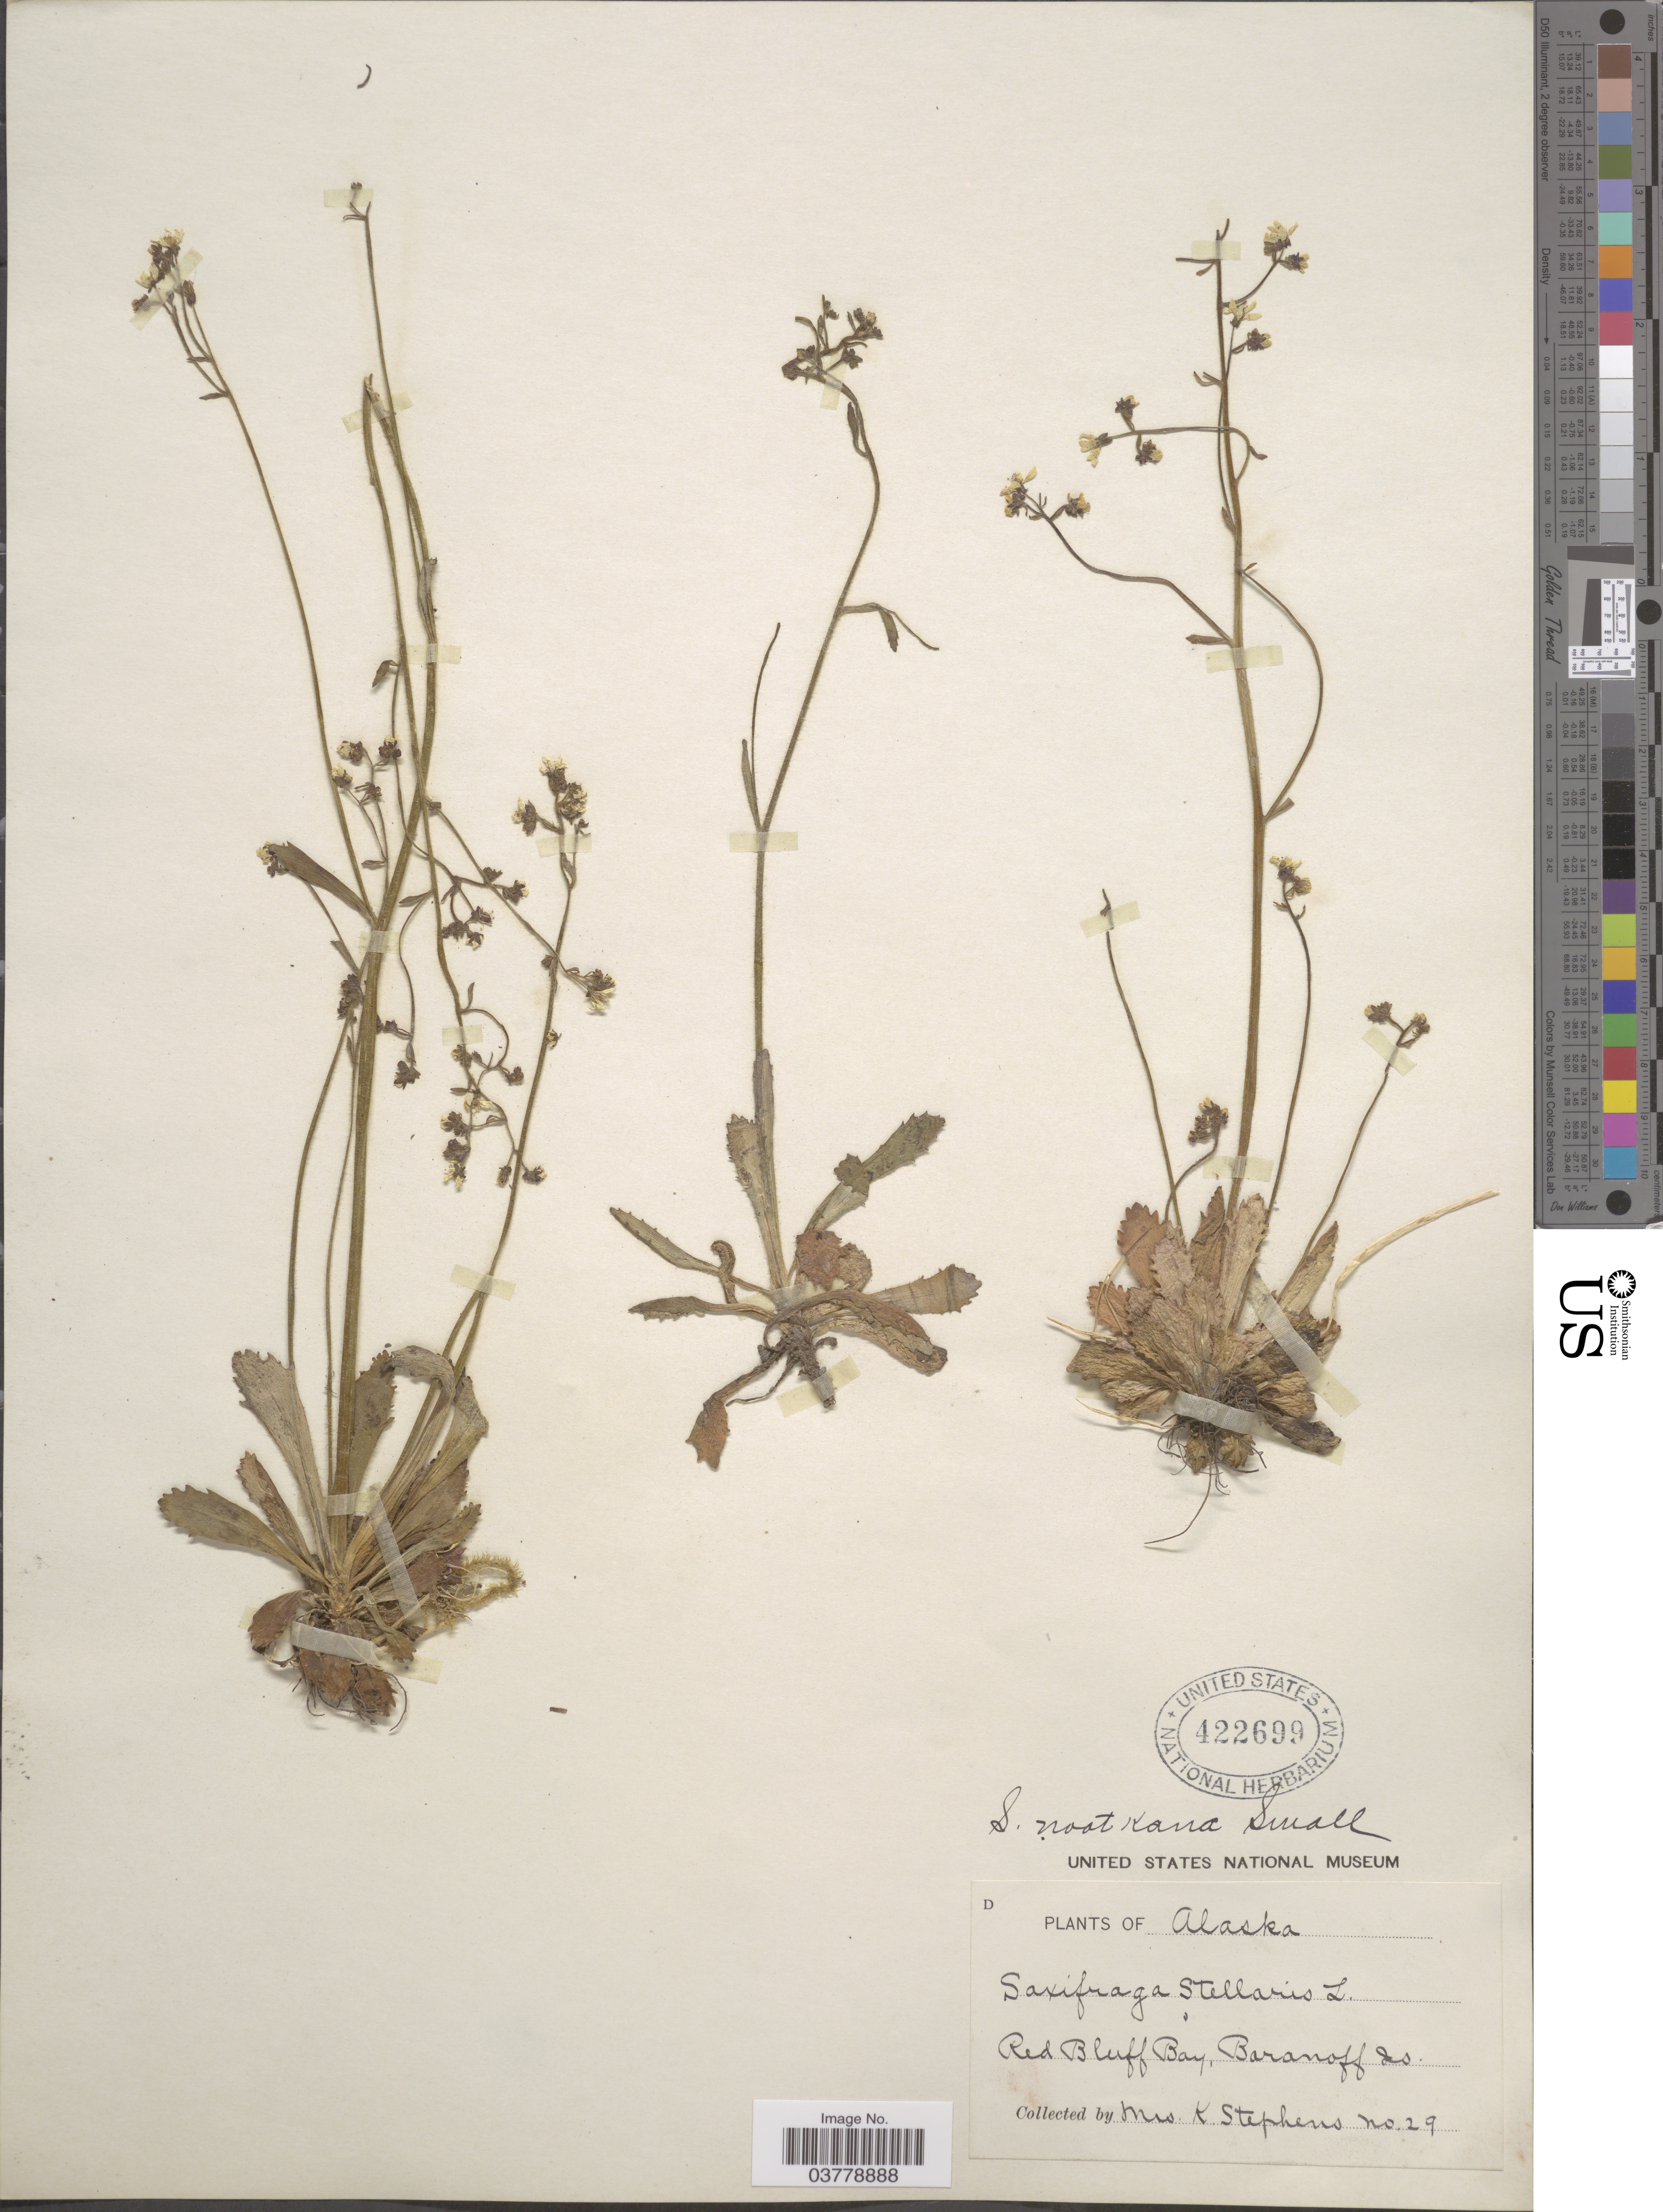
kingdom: Plantae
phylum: Tracheophyta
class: Magnoliopsida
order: Saxifragales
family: Saxifragaceae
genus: Micranthes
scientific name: Micranthes ferruginea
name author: (Graham) Brouillet & Gornall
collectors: K. Stephens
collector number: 29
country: United States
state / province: Alaska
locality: Red Bluff Bay, Baranoff Is.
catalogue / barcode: US 422699